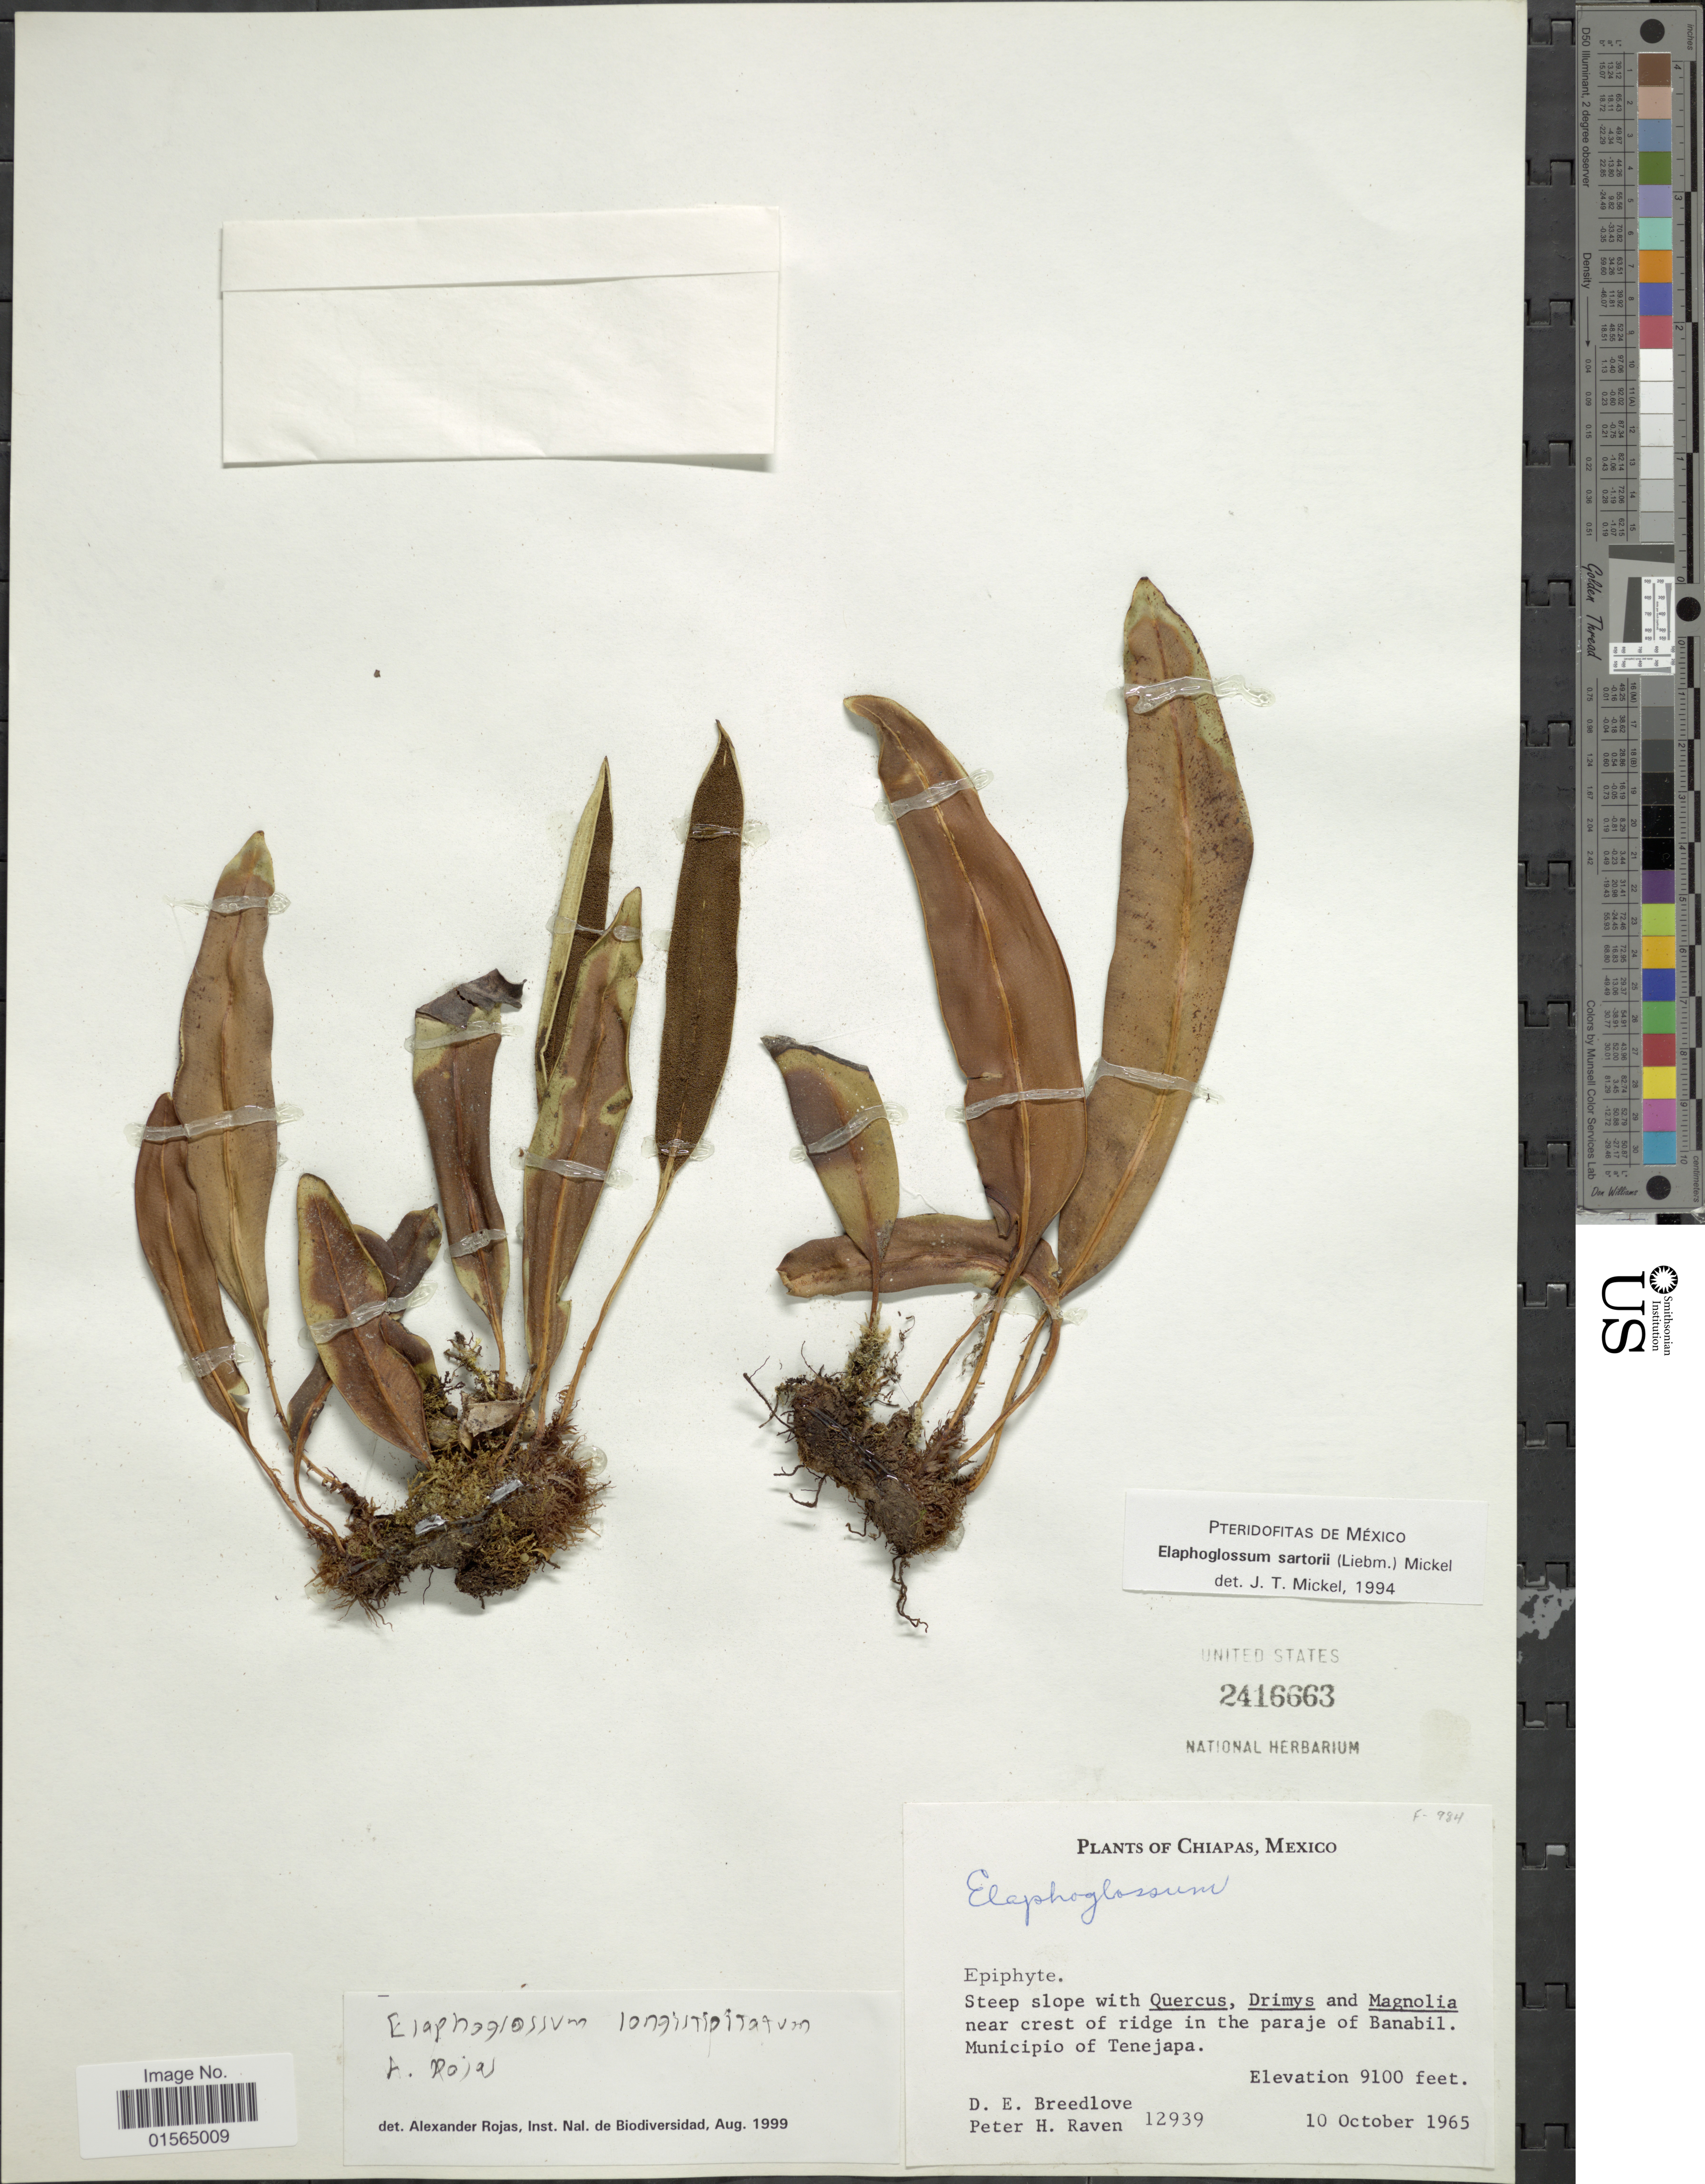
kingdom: Plantae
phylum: Tracheophyta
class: Polypodiopsida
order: Polypodiales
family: Dryopteridaceae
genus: Elaphoglossum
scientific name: Elaphoglossum sartorii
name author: (Liebm.) Mickel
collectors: D. E. Breedlove & P. Raven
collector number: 12939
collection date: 1965-10-10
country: Mexico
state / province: Chiapas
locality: Steep slope with Quercus, Drimys and Magnolia near crest of ridge in the paraje of Banabil. Muncipio of Tenejapa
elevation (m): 2774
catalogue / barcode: US 2416663